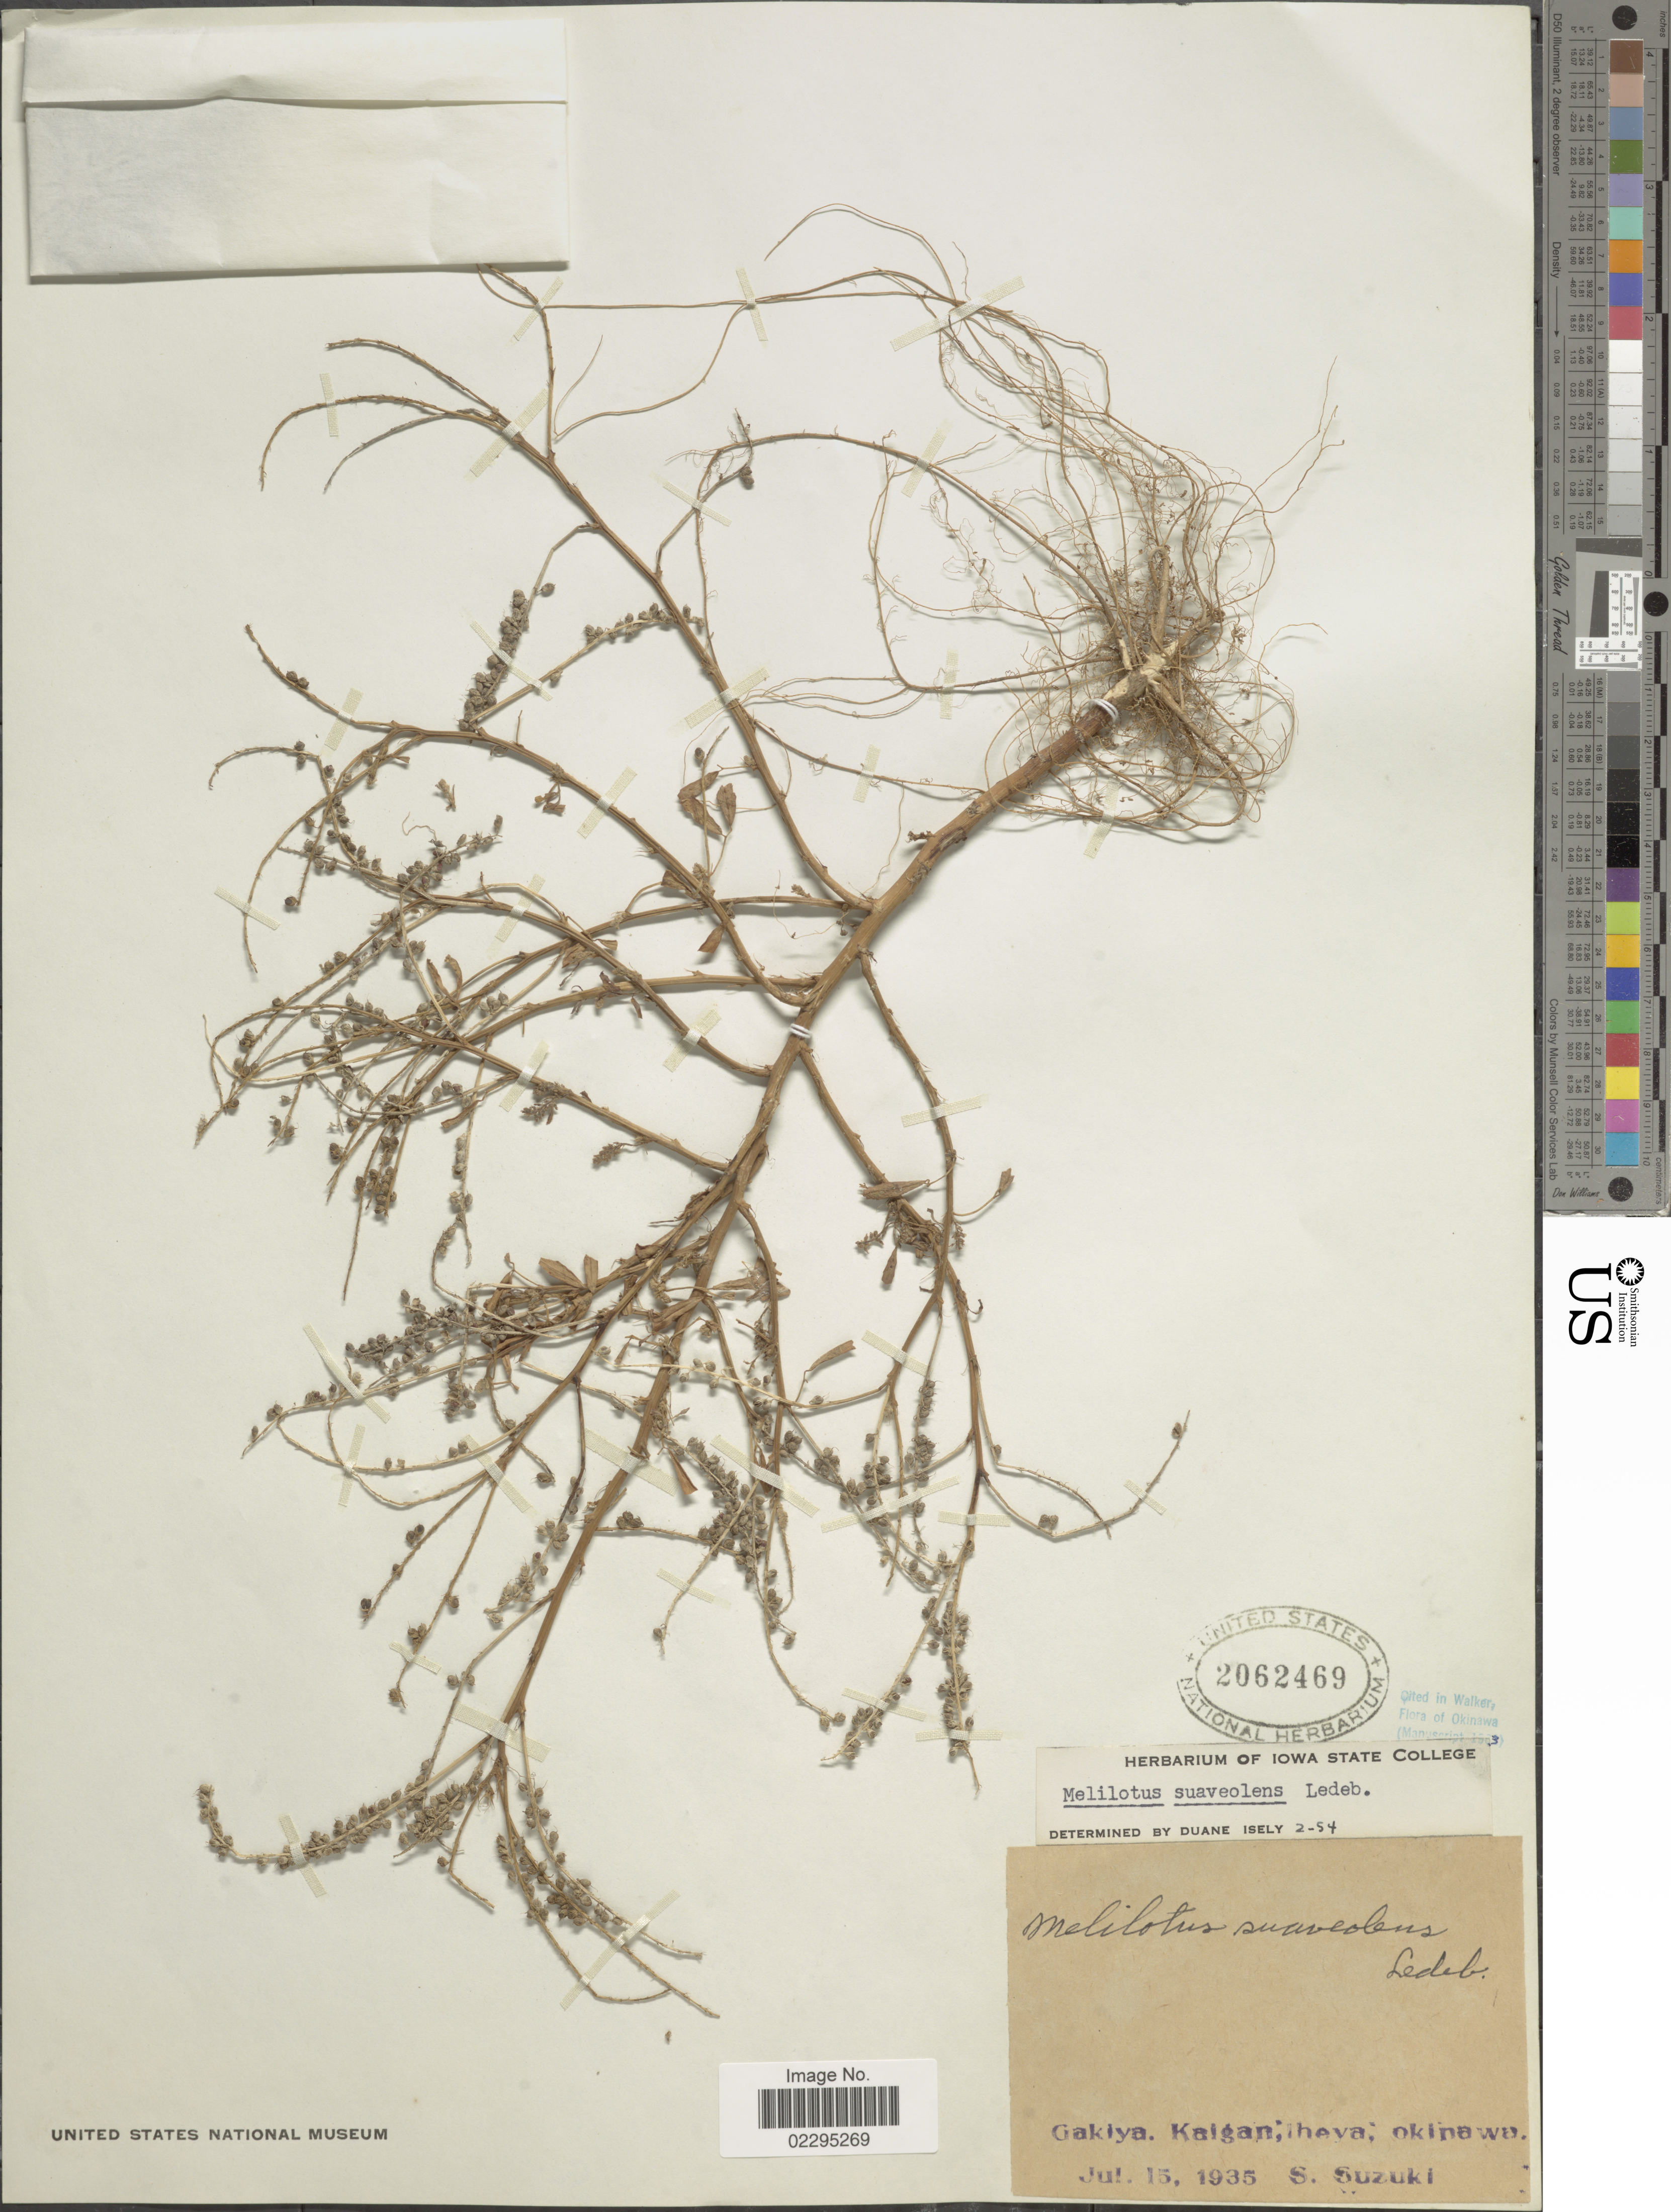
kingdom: Plantae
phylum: Tracheophyta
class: Magnoliopsida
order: Fabales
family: Fabaceae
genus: Melilotus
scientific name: Melilotus suaveolens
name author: Ledeb.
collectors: S. Suzuki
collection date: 1935-07-15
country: Japan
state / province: Okinawa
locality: Gakiya, Kaigan, Iheya, Okinawa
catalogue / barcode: US 2062469